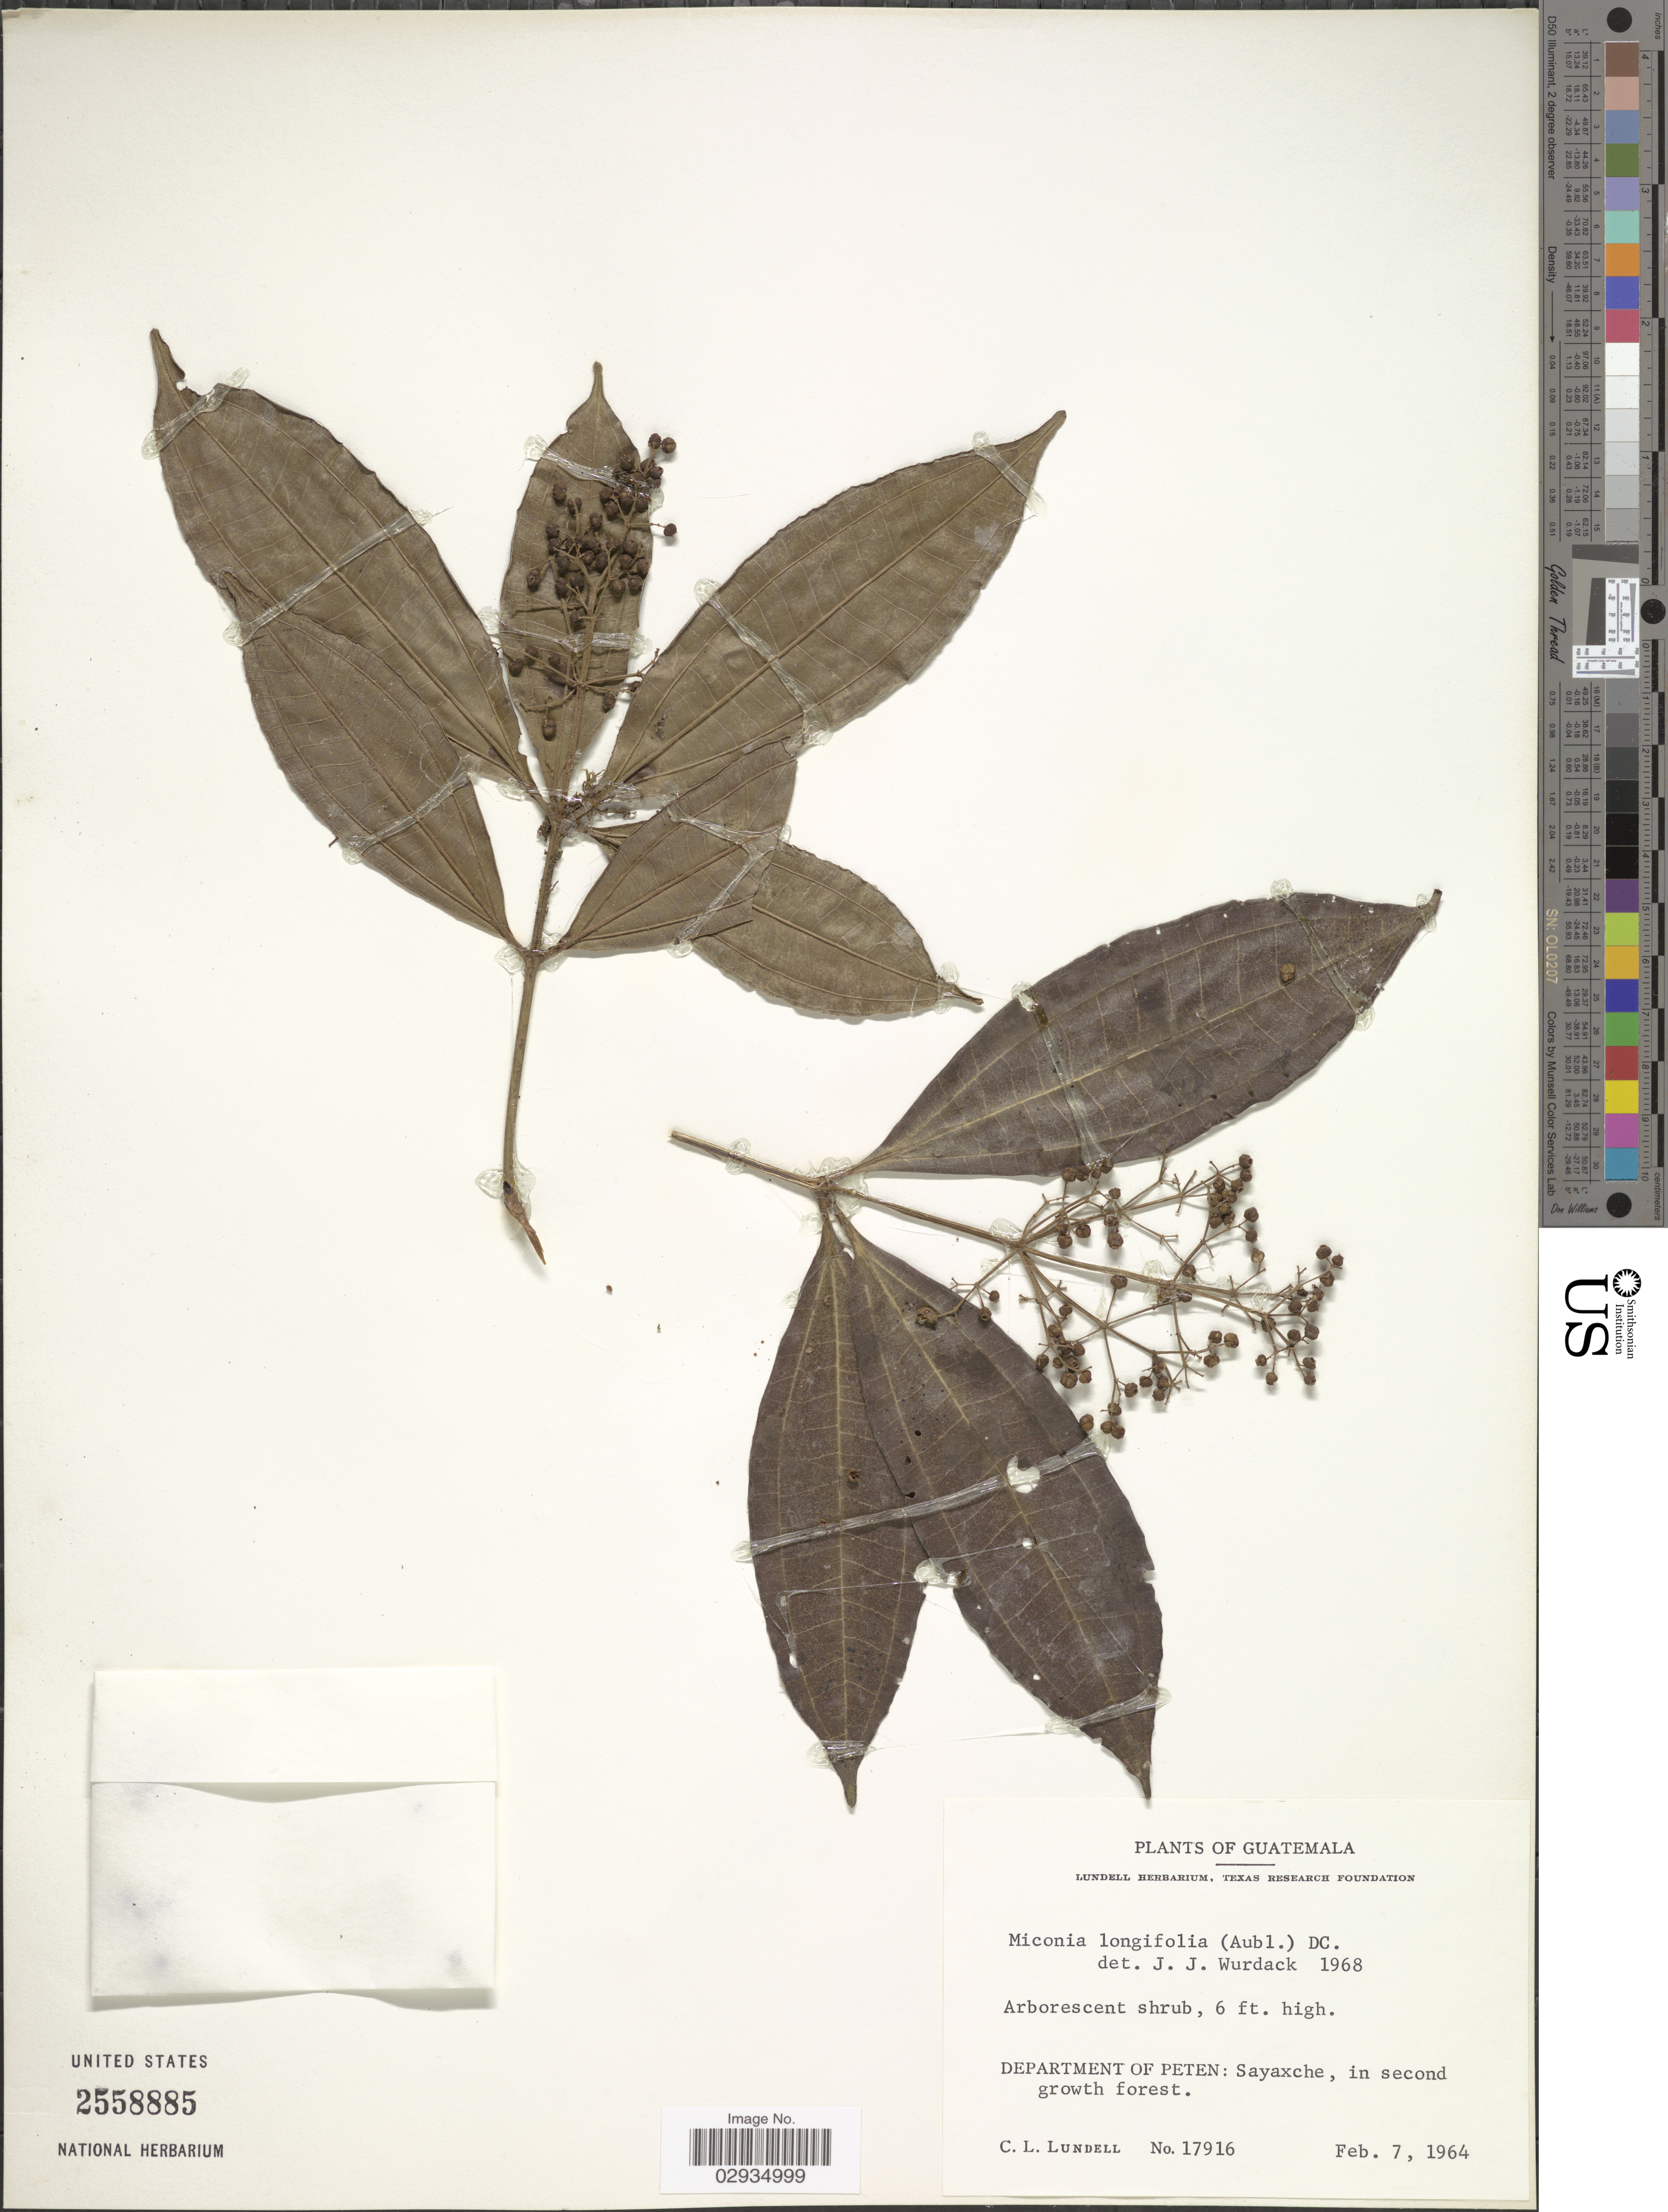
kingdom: Plantae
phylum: Tracheophyta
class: Magnoliopsida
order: Myrtales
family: Melastomataceae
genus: Miconia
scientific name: Miconia longifolia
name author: (Aubl.) DC.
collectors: C. L. Lundell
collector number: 17916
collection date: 1964-02-07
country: Guatemala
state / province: El Petén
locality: Department of Peten: Sayaxche.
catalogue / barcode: US 2558885